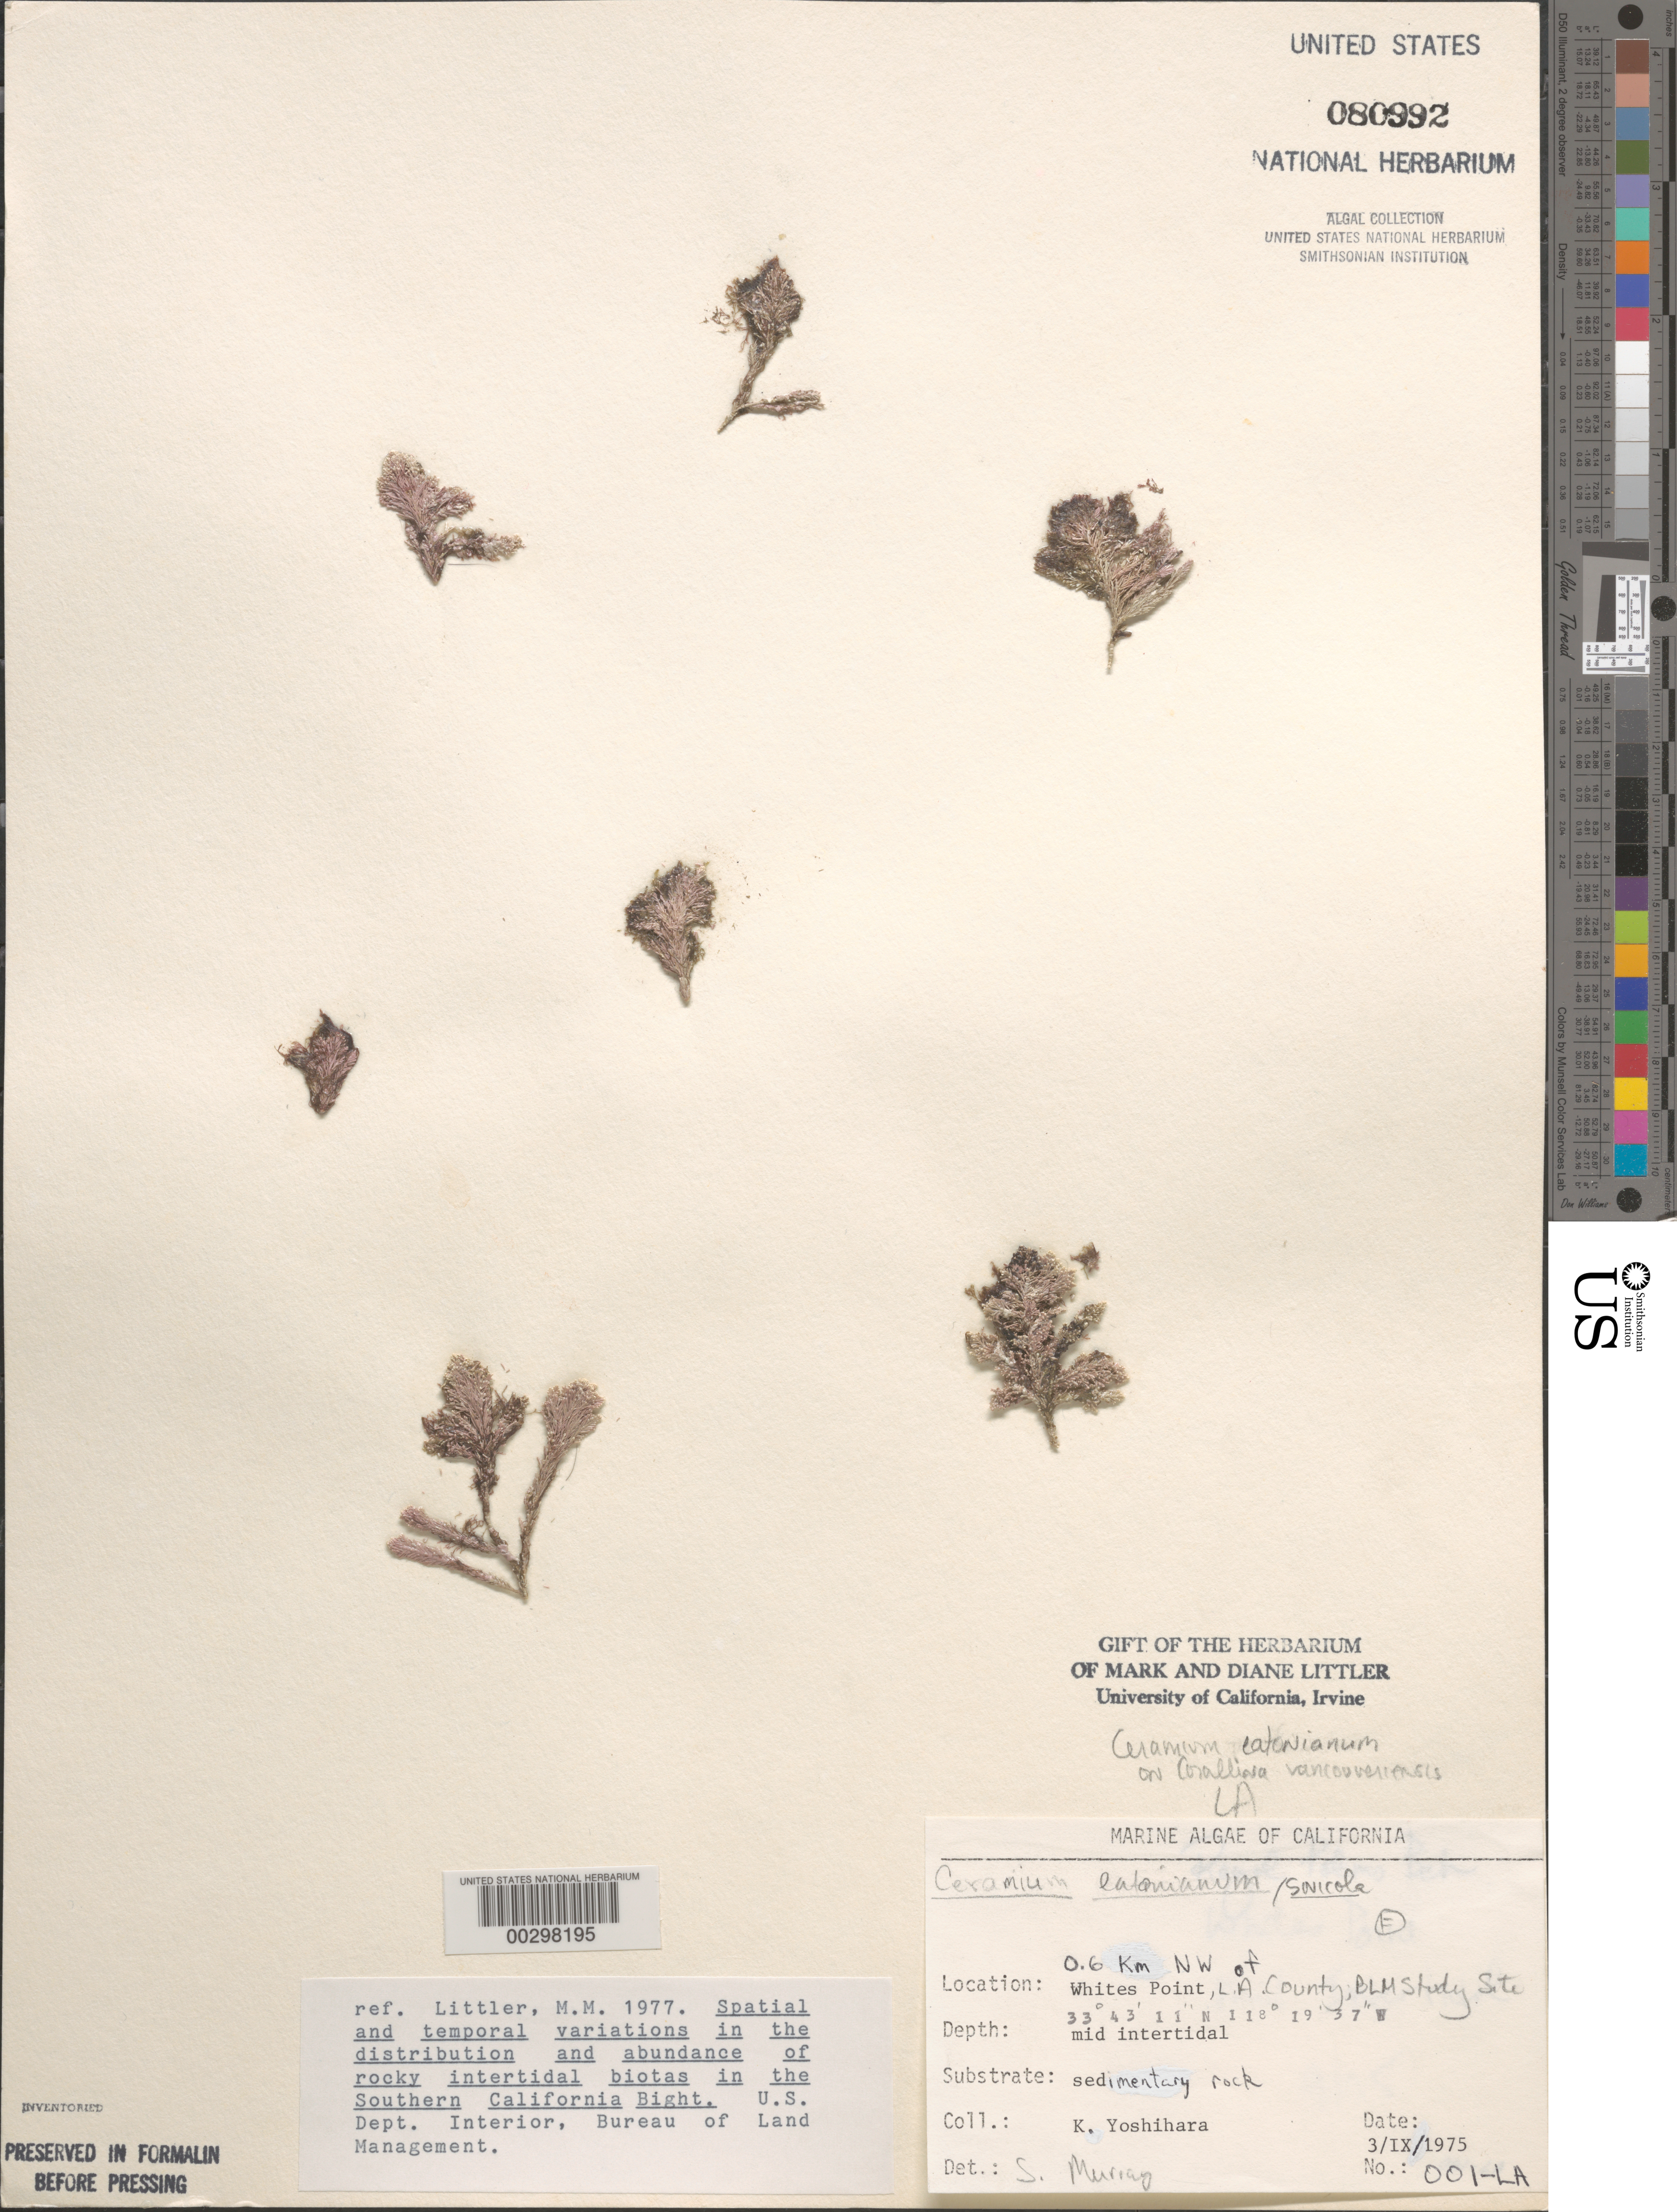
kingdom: Plantae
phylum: Rhodophyta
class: Florideophyceae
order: Ceramiales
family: Ceramiaceae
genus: Corallophila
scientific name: Corallophila eatoniana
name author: (Farl.) T.O. Cho et al.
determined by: Algae name updating Project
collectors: K. Yoshihara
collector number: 001-la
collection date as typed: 03 Sep 1975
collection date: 1975-09-03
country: United States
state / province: California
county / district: Los Angeles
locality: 0.6 km northwest of Whites Point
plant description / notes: BLM-SOCALBIGHT Rocky Intertidal Survey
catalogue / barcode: US 80992